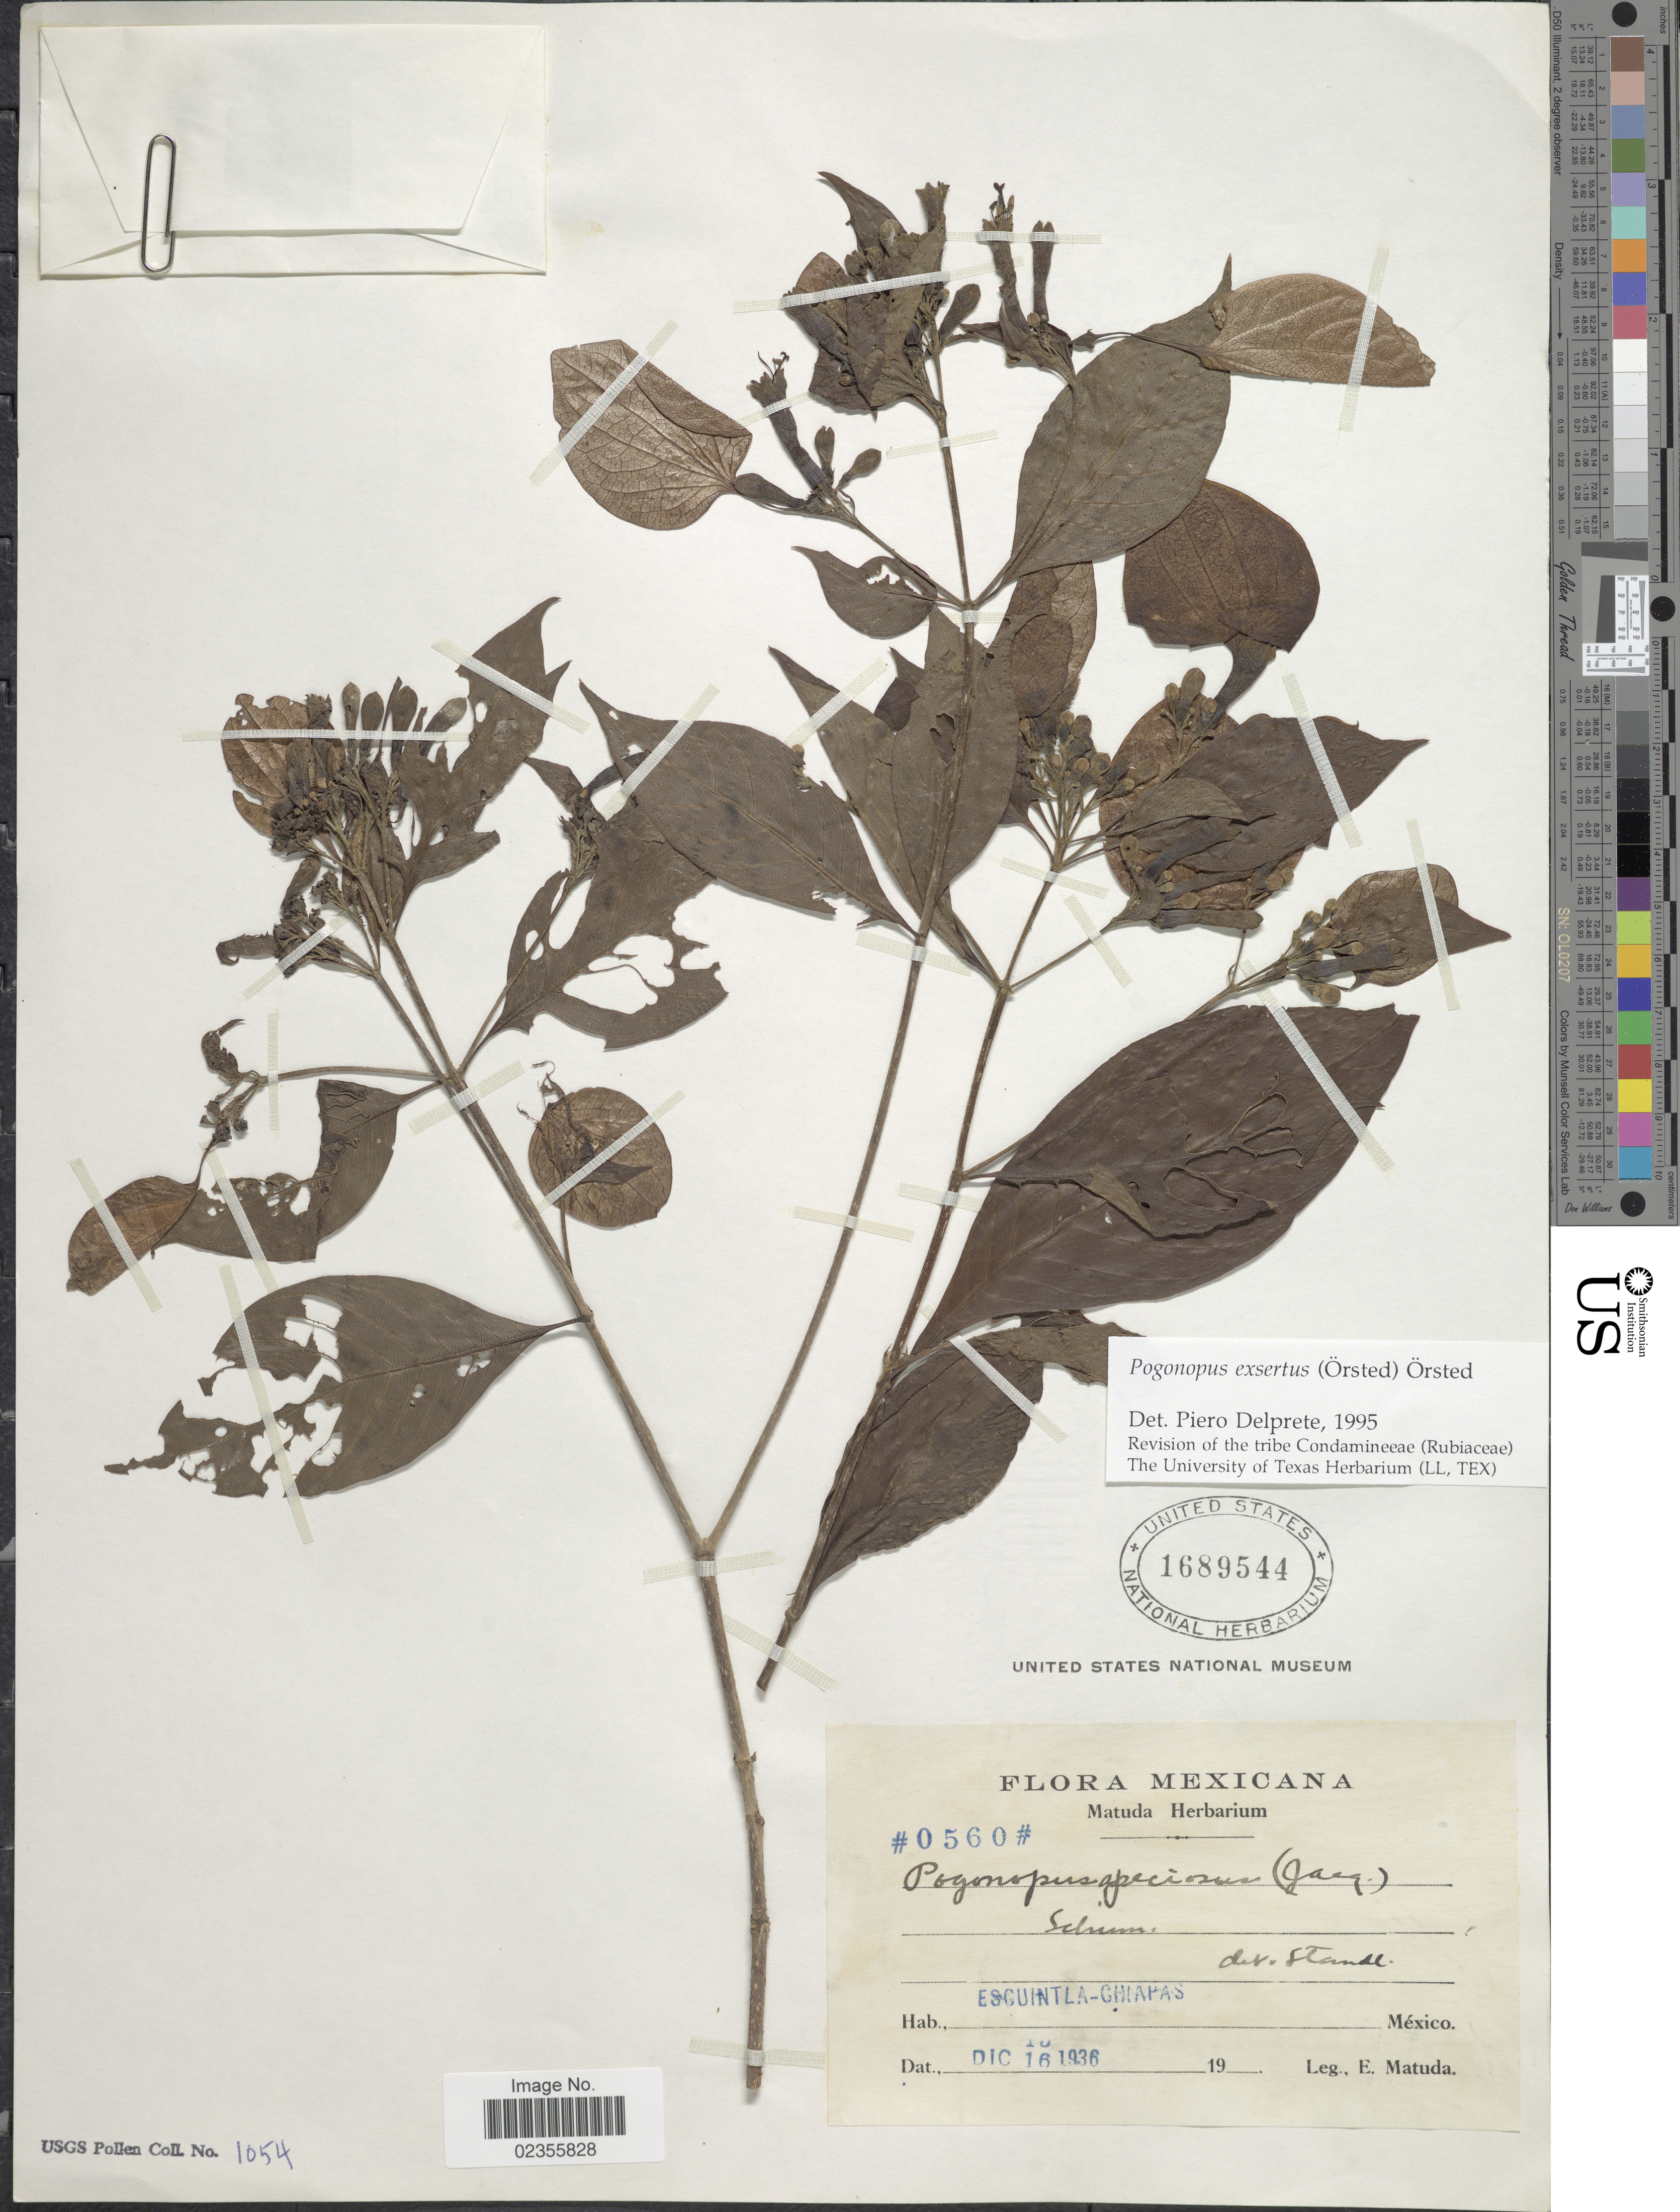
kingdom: Plantae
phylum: Tracheophyta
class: Magnoliopsida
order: Gentianales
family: Rubiaceae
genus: Pogonopus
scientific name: Pogonopus exsertus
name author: (Oerst.) Oerst.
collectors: E. Matuda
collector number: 0560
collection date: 1936-12-16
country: Mexico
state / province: Chiapas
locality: Escuintla-Chiapas.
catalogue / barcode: US 1689544